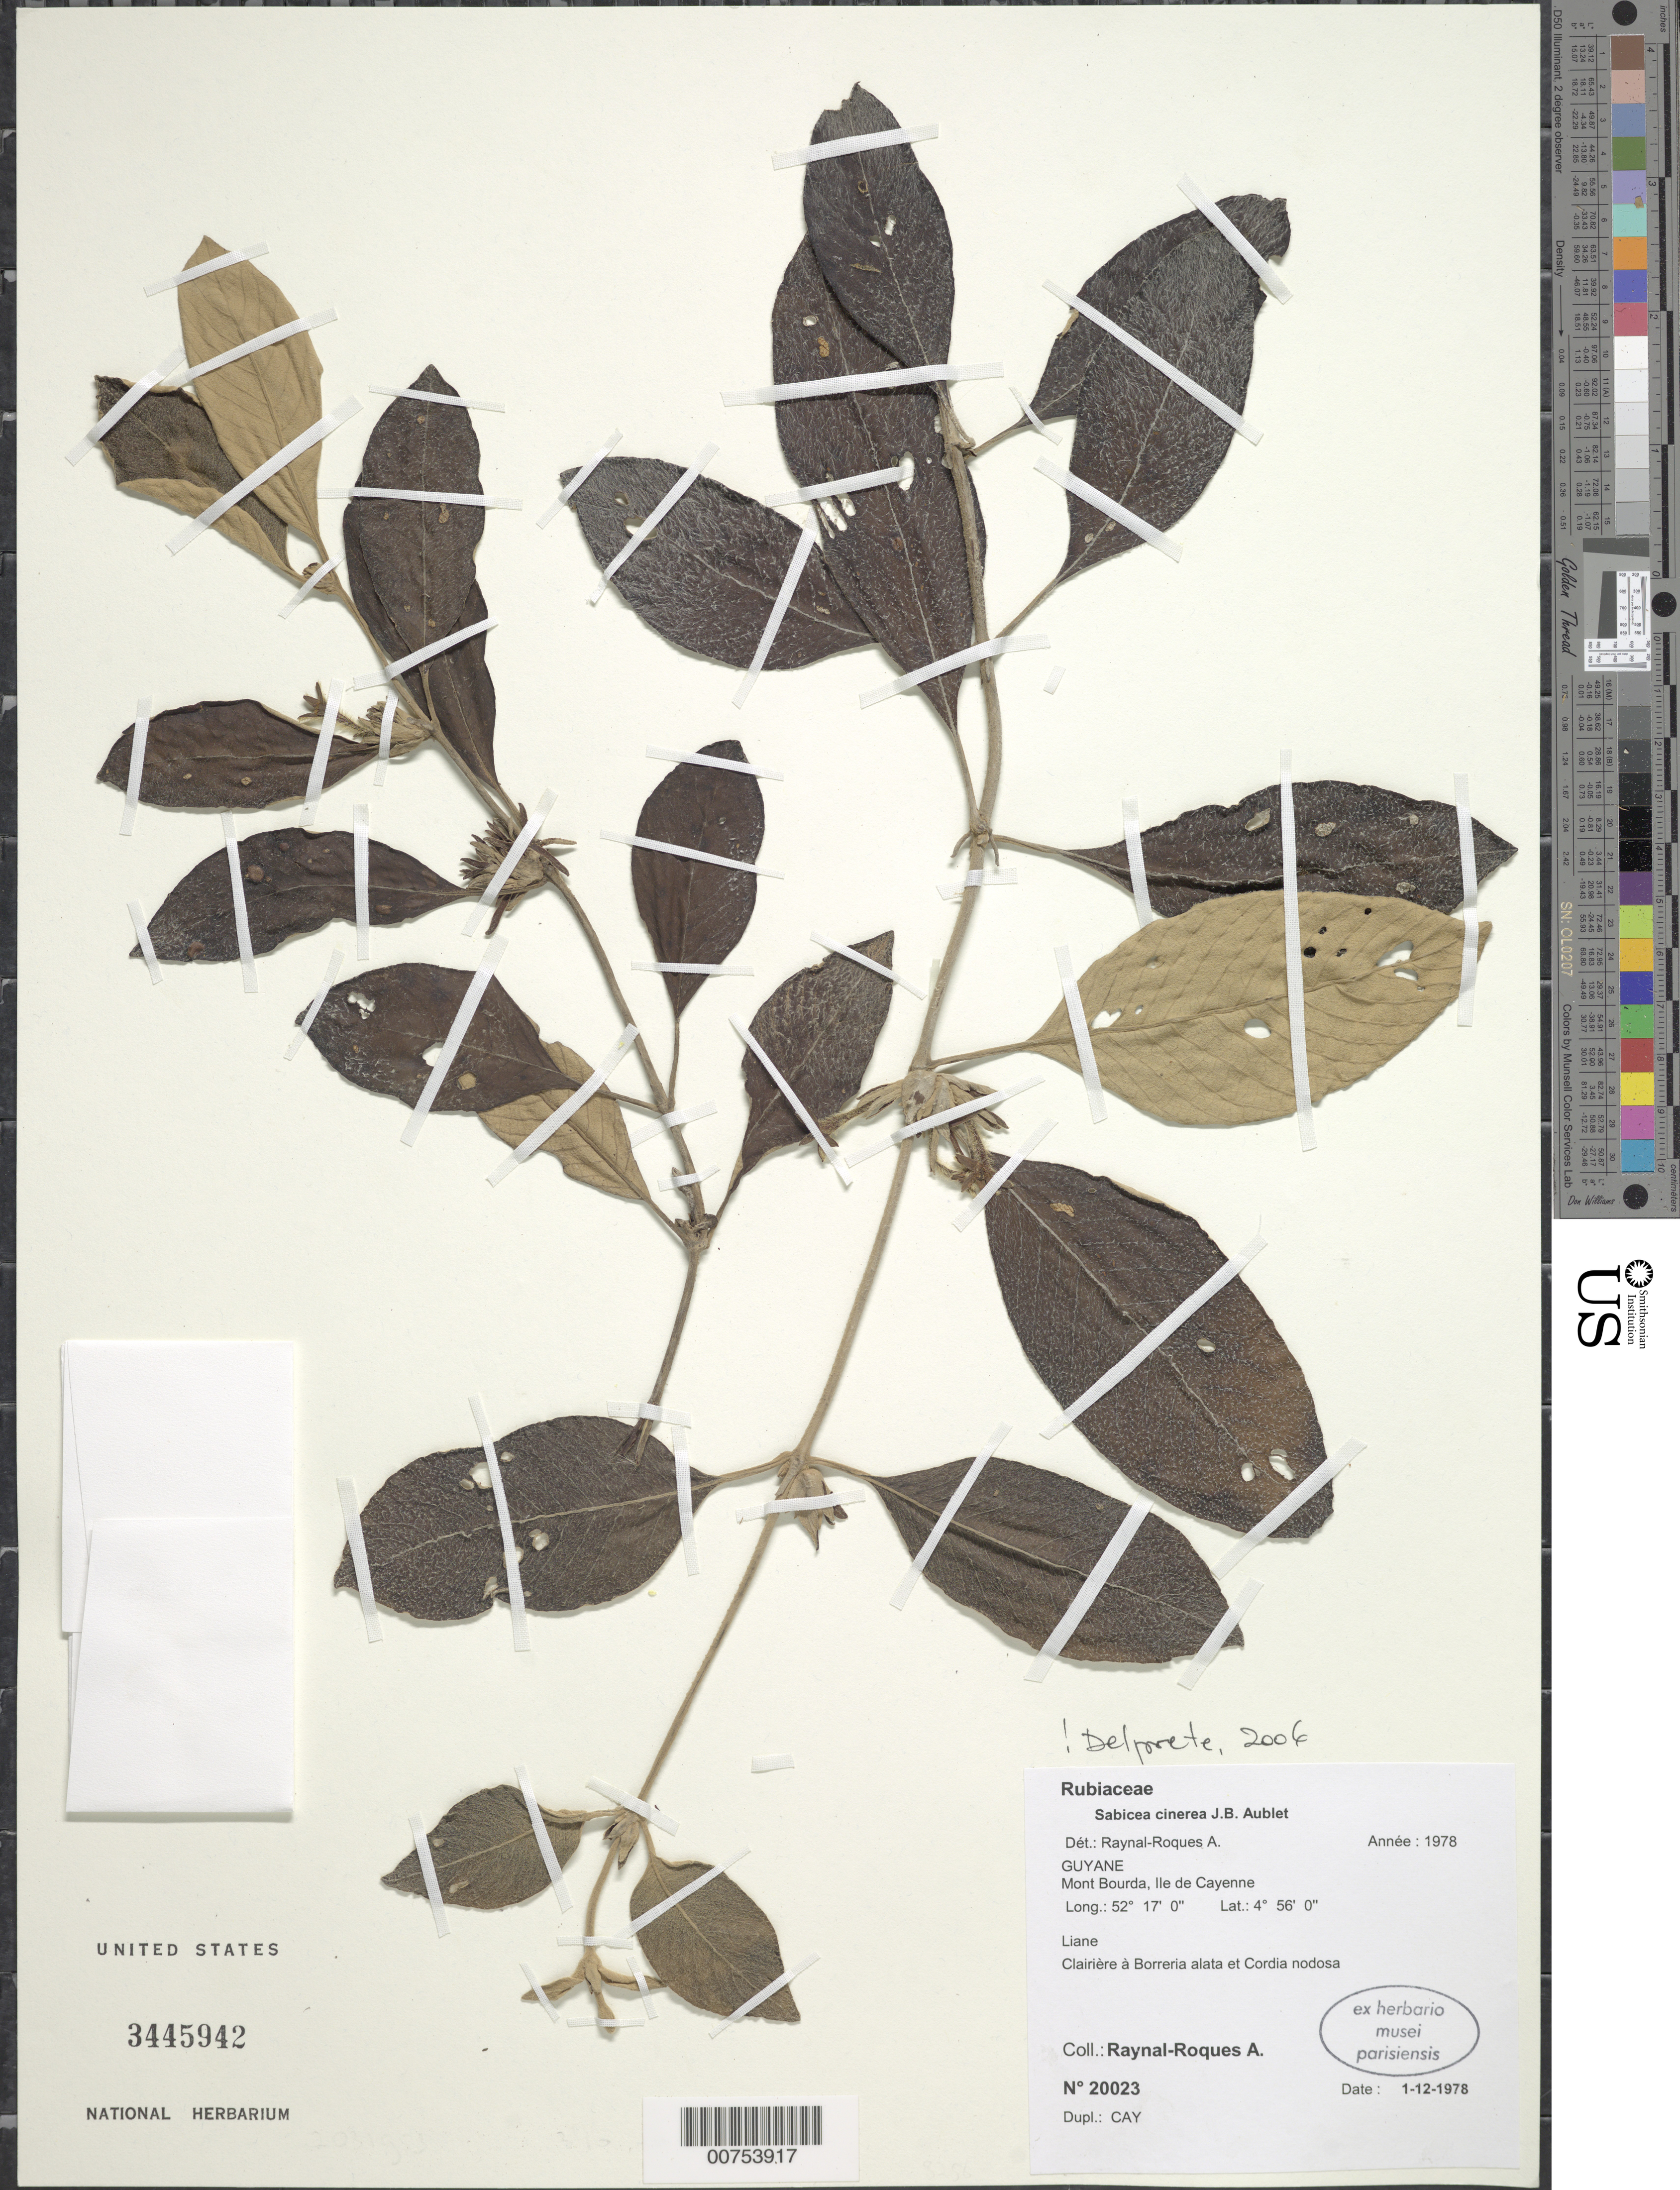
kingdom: Plantae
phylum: Tracheophyta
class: Magnoliopsida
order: Gentianales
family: Rubiaceae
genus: Sabicea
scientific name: Sabicea cinerea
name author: Aubl.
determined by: Delprete, P. G., Herb. de Guyane Cay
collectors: A. M. Raynal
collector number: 20023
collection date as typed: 1-Dec-78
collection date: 1978-12-01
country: French Guiana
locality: Mont Bourda, Ile de Cayenne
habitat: Clairiere a Bourreria alata et Cordia nodosa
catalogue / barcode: US 3445942